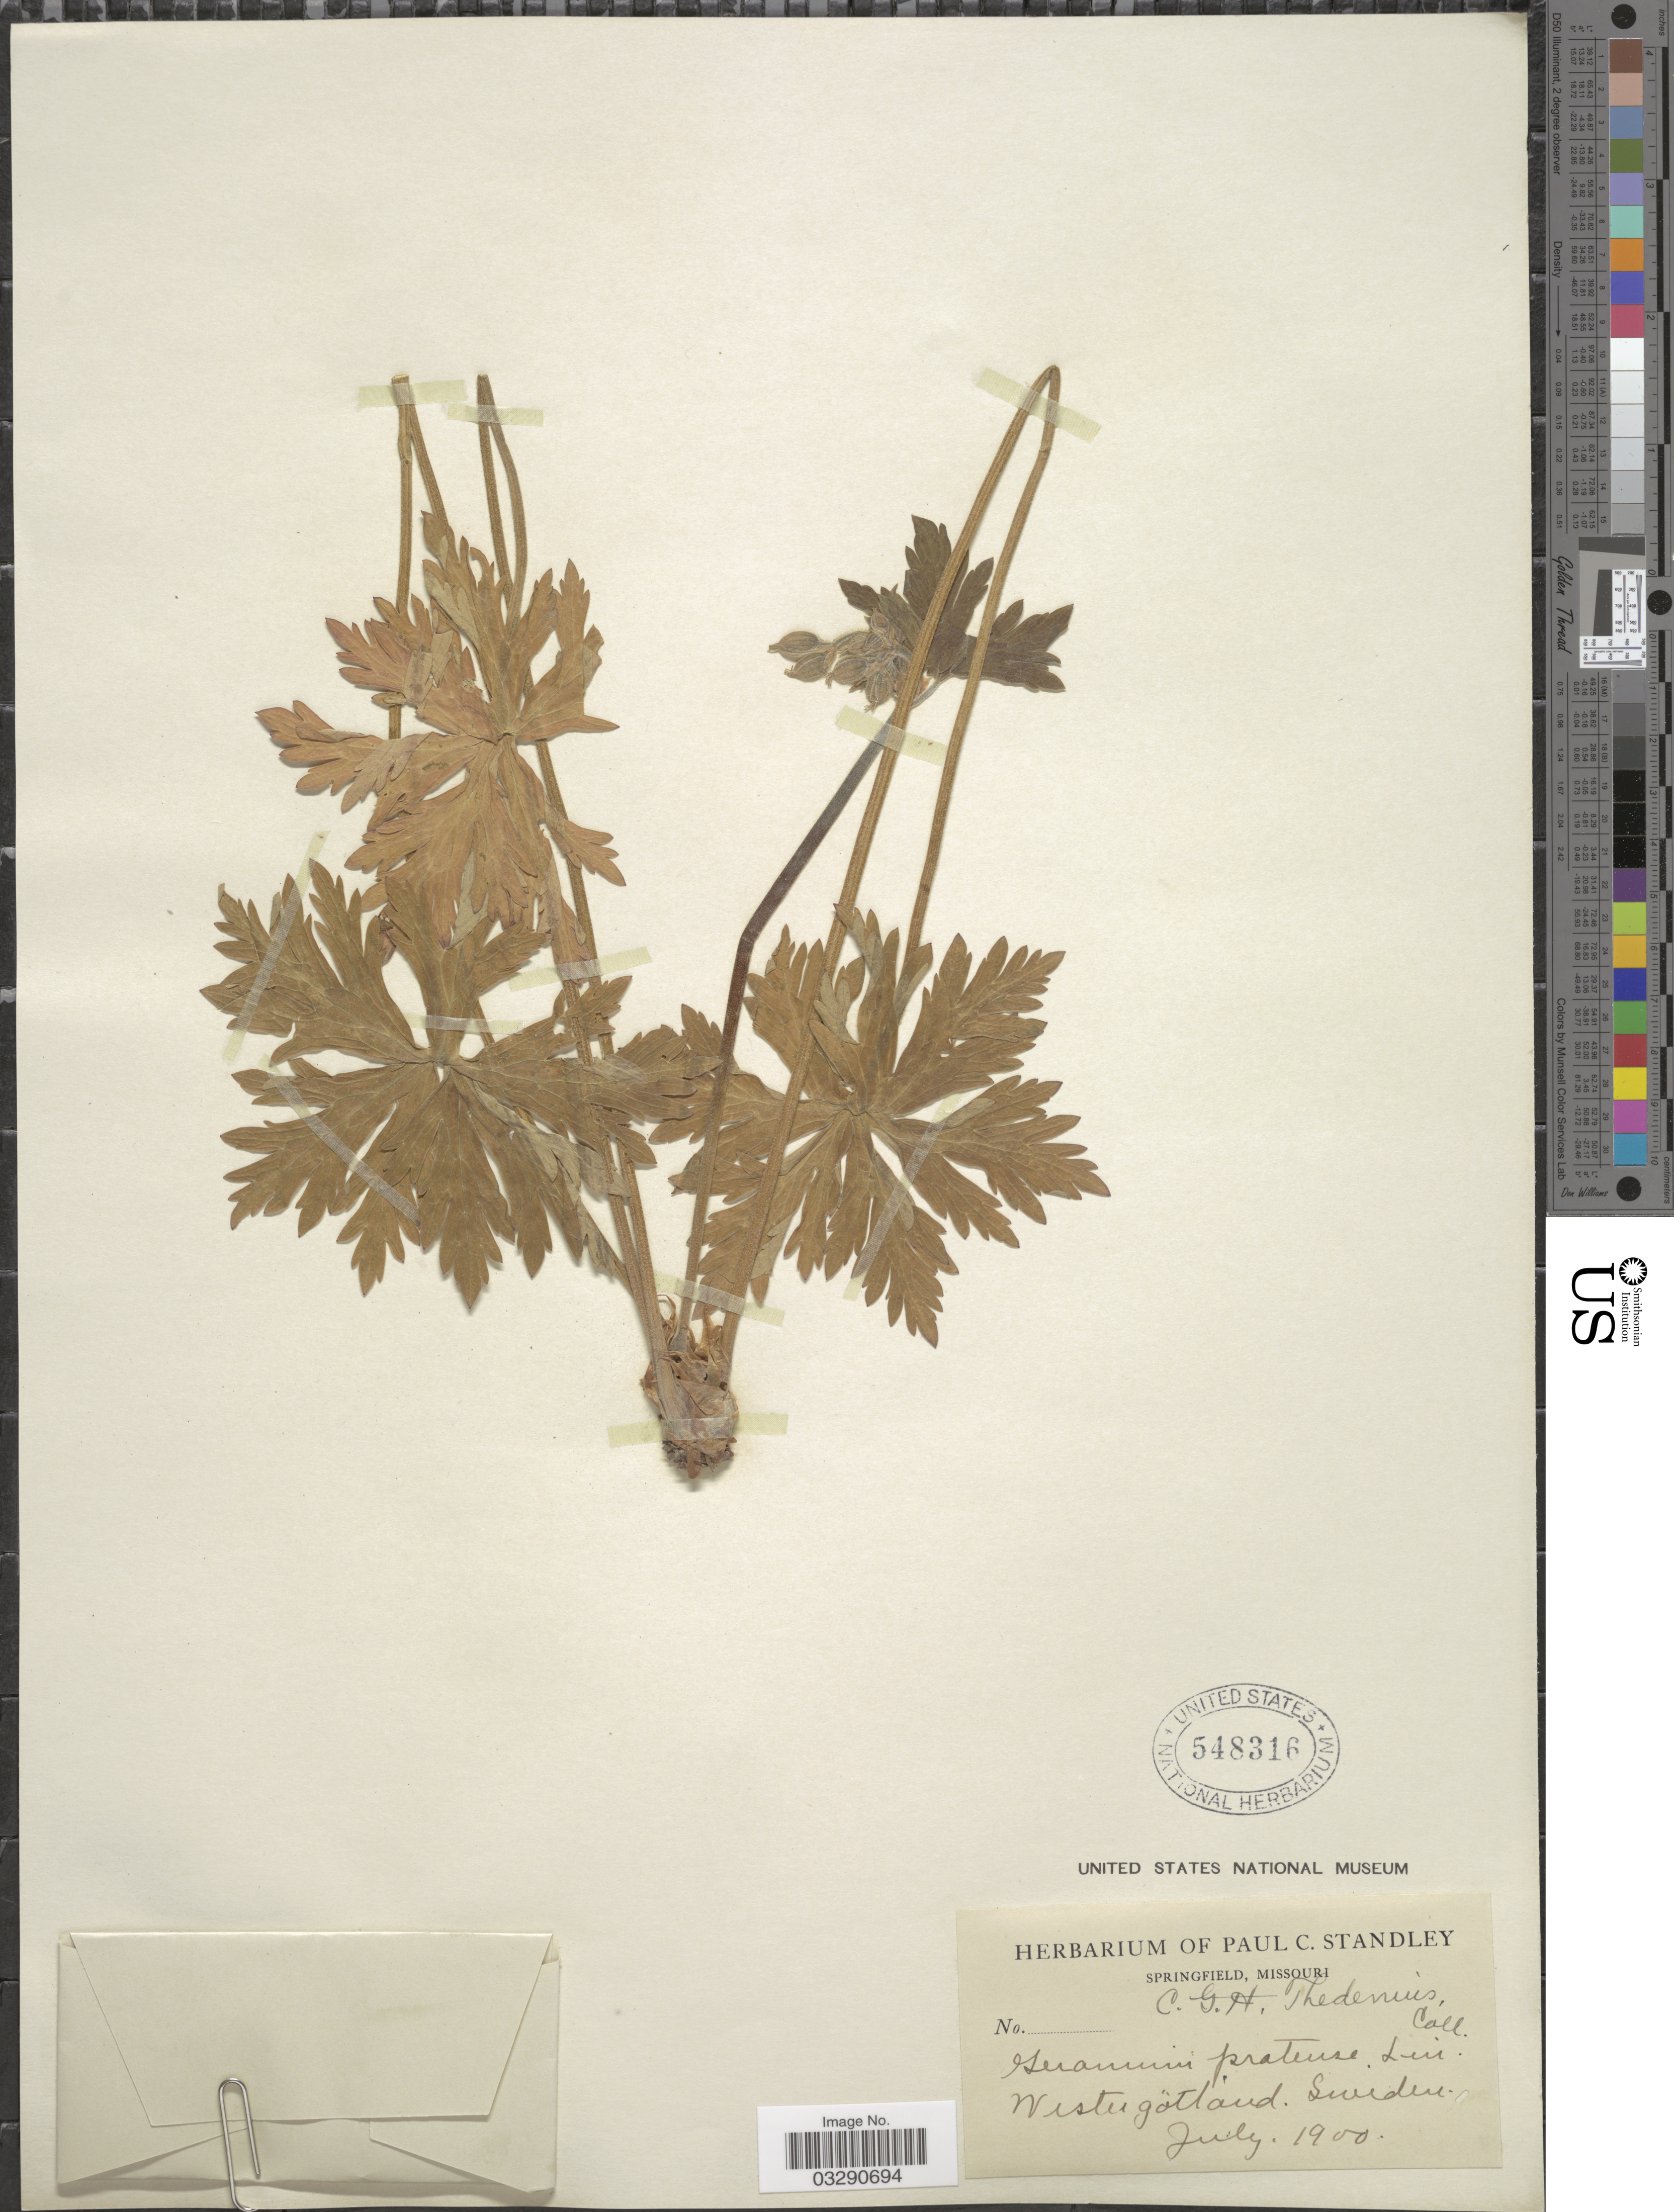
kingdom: Plantae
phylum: Tracheophyta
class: Magnoliopsida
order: Geraniales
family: Geraniaceae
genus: Geranium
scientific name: Geranium pratense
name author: L.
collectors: C. Thedenius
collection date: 1900-07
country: Sweden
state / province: Västra Götaland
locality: Westergötland.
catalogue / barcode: US 548316